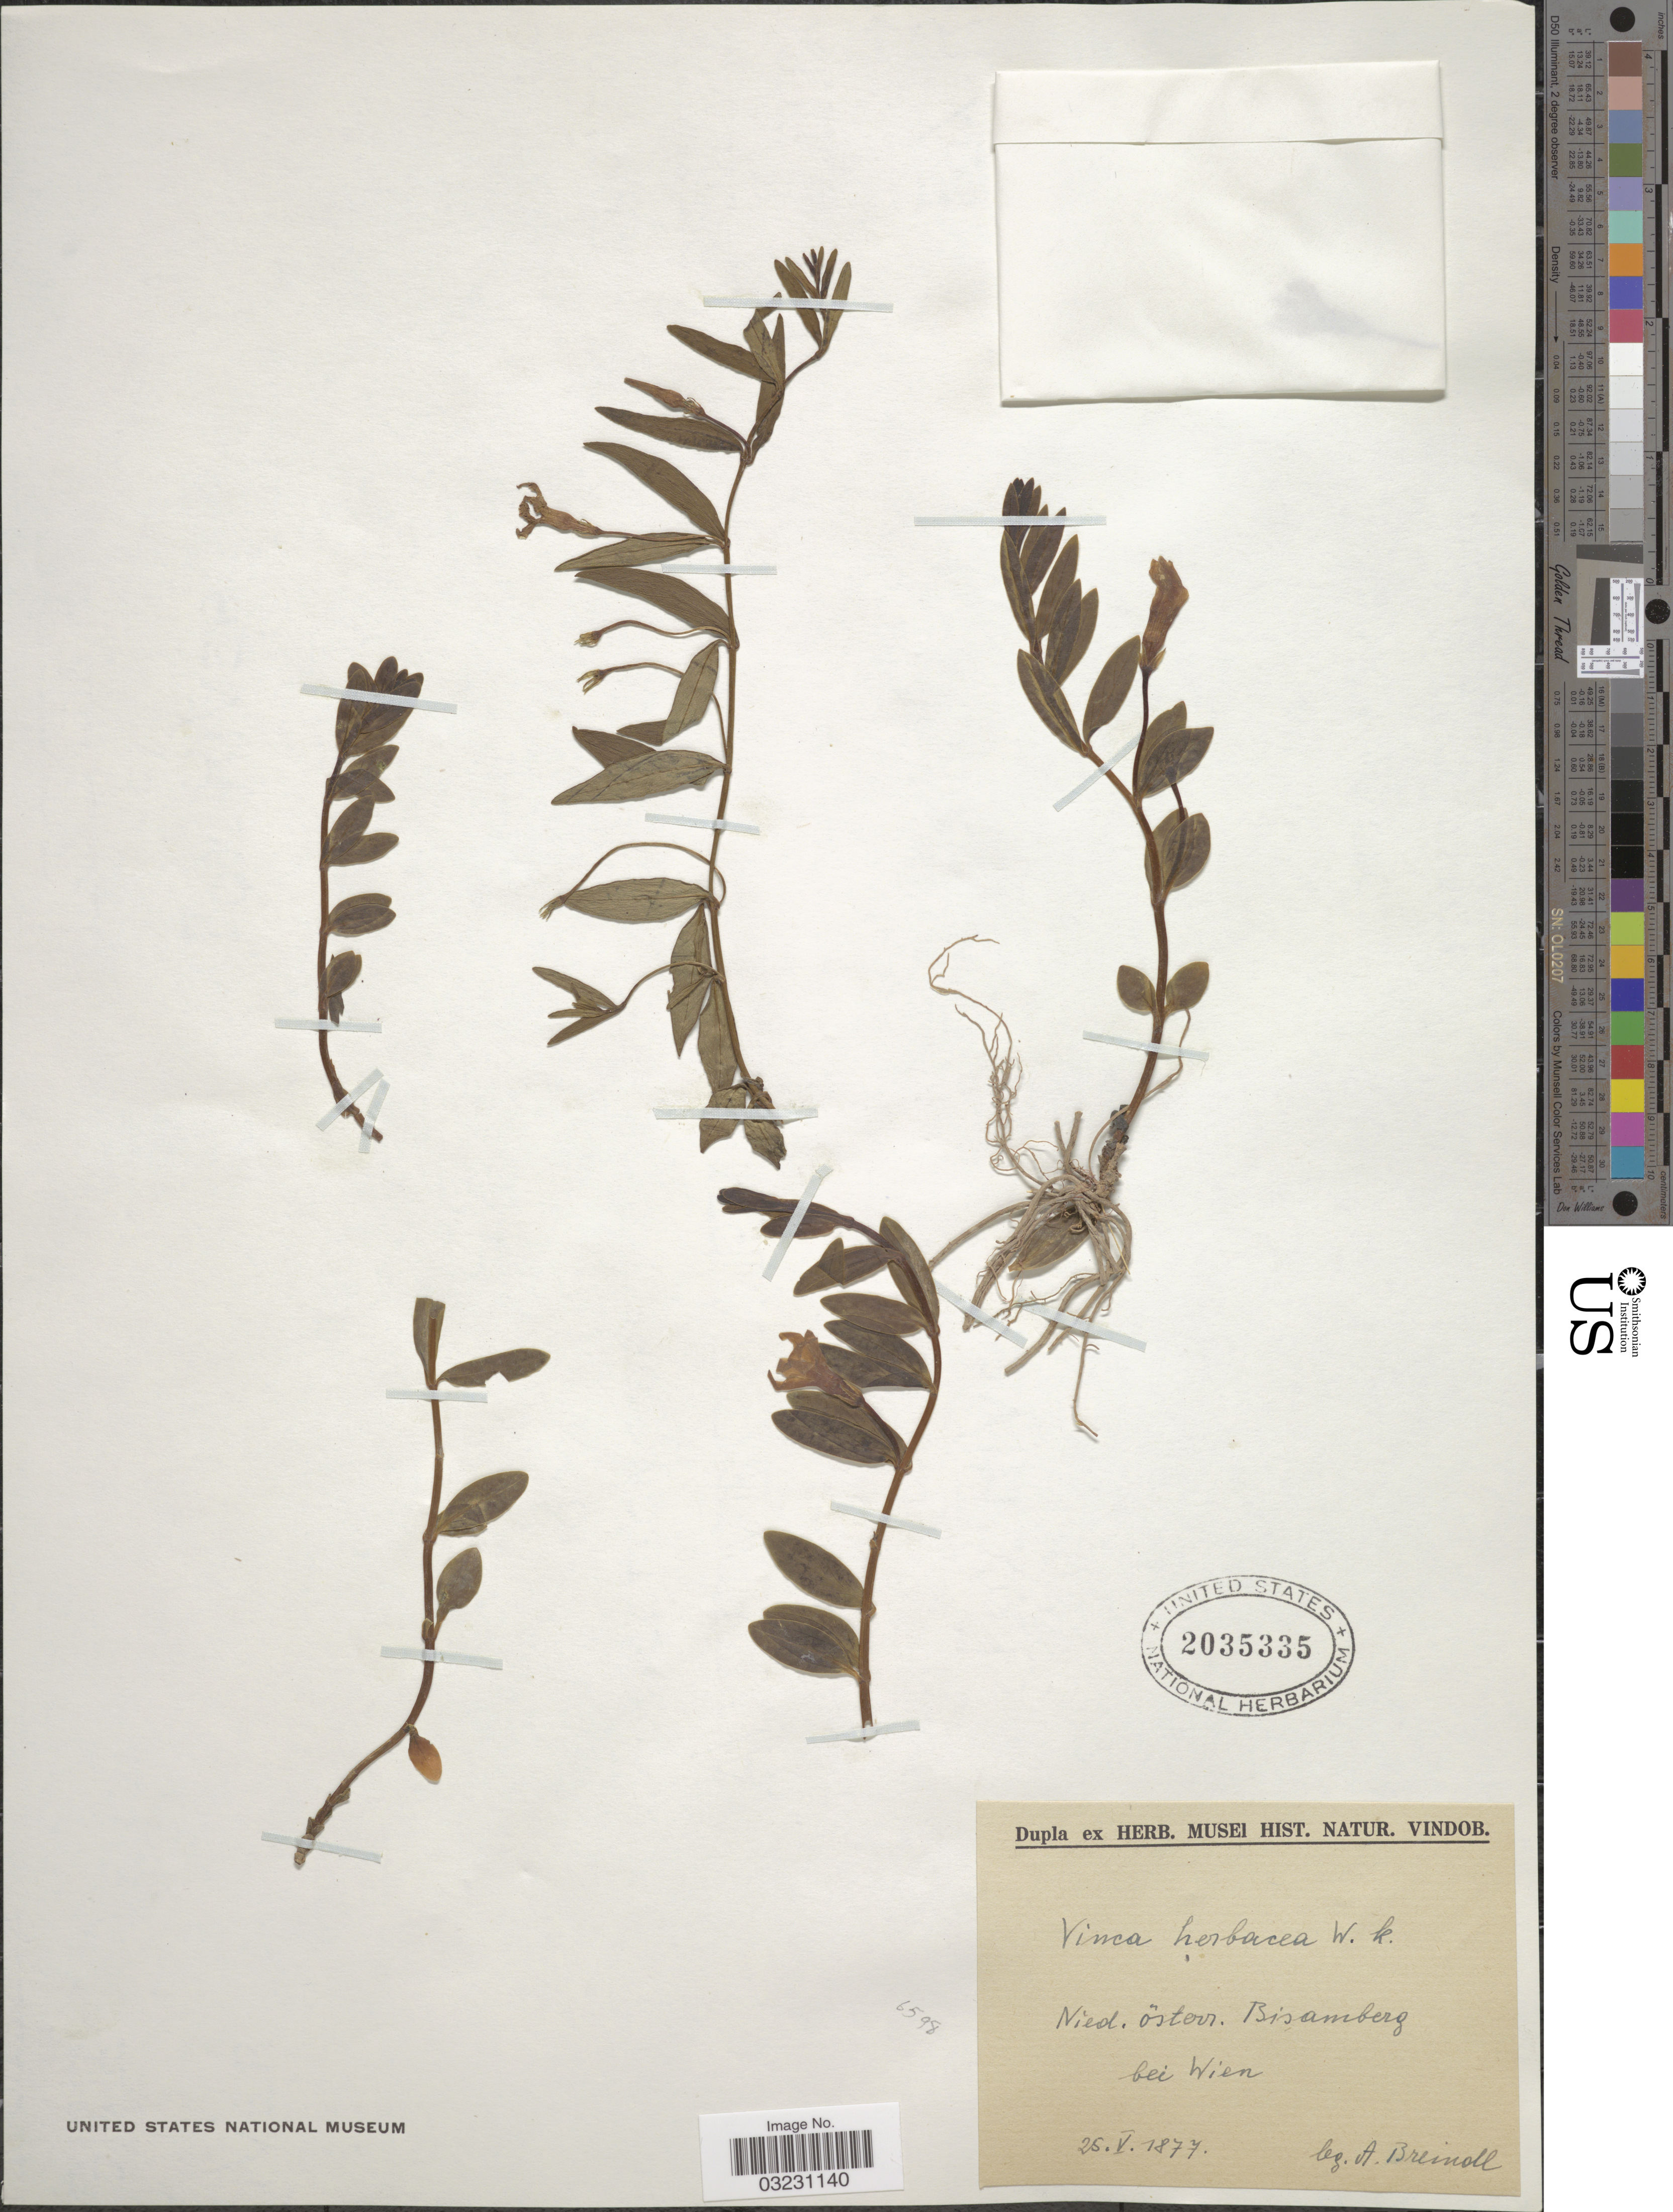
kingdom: Plantae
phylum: Tracheophyta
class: Magnoliopsida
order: Gentianales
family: Apocynaceae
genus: Vinca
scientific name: Vinca herbacea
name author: Waldst. & Kit.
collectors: A. Breindl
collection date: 1877-05-25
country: Austria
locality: Nied. österr. Bisamberg bei Wien.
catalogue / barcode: US 2035335